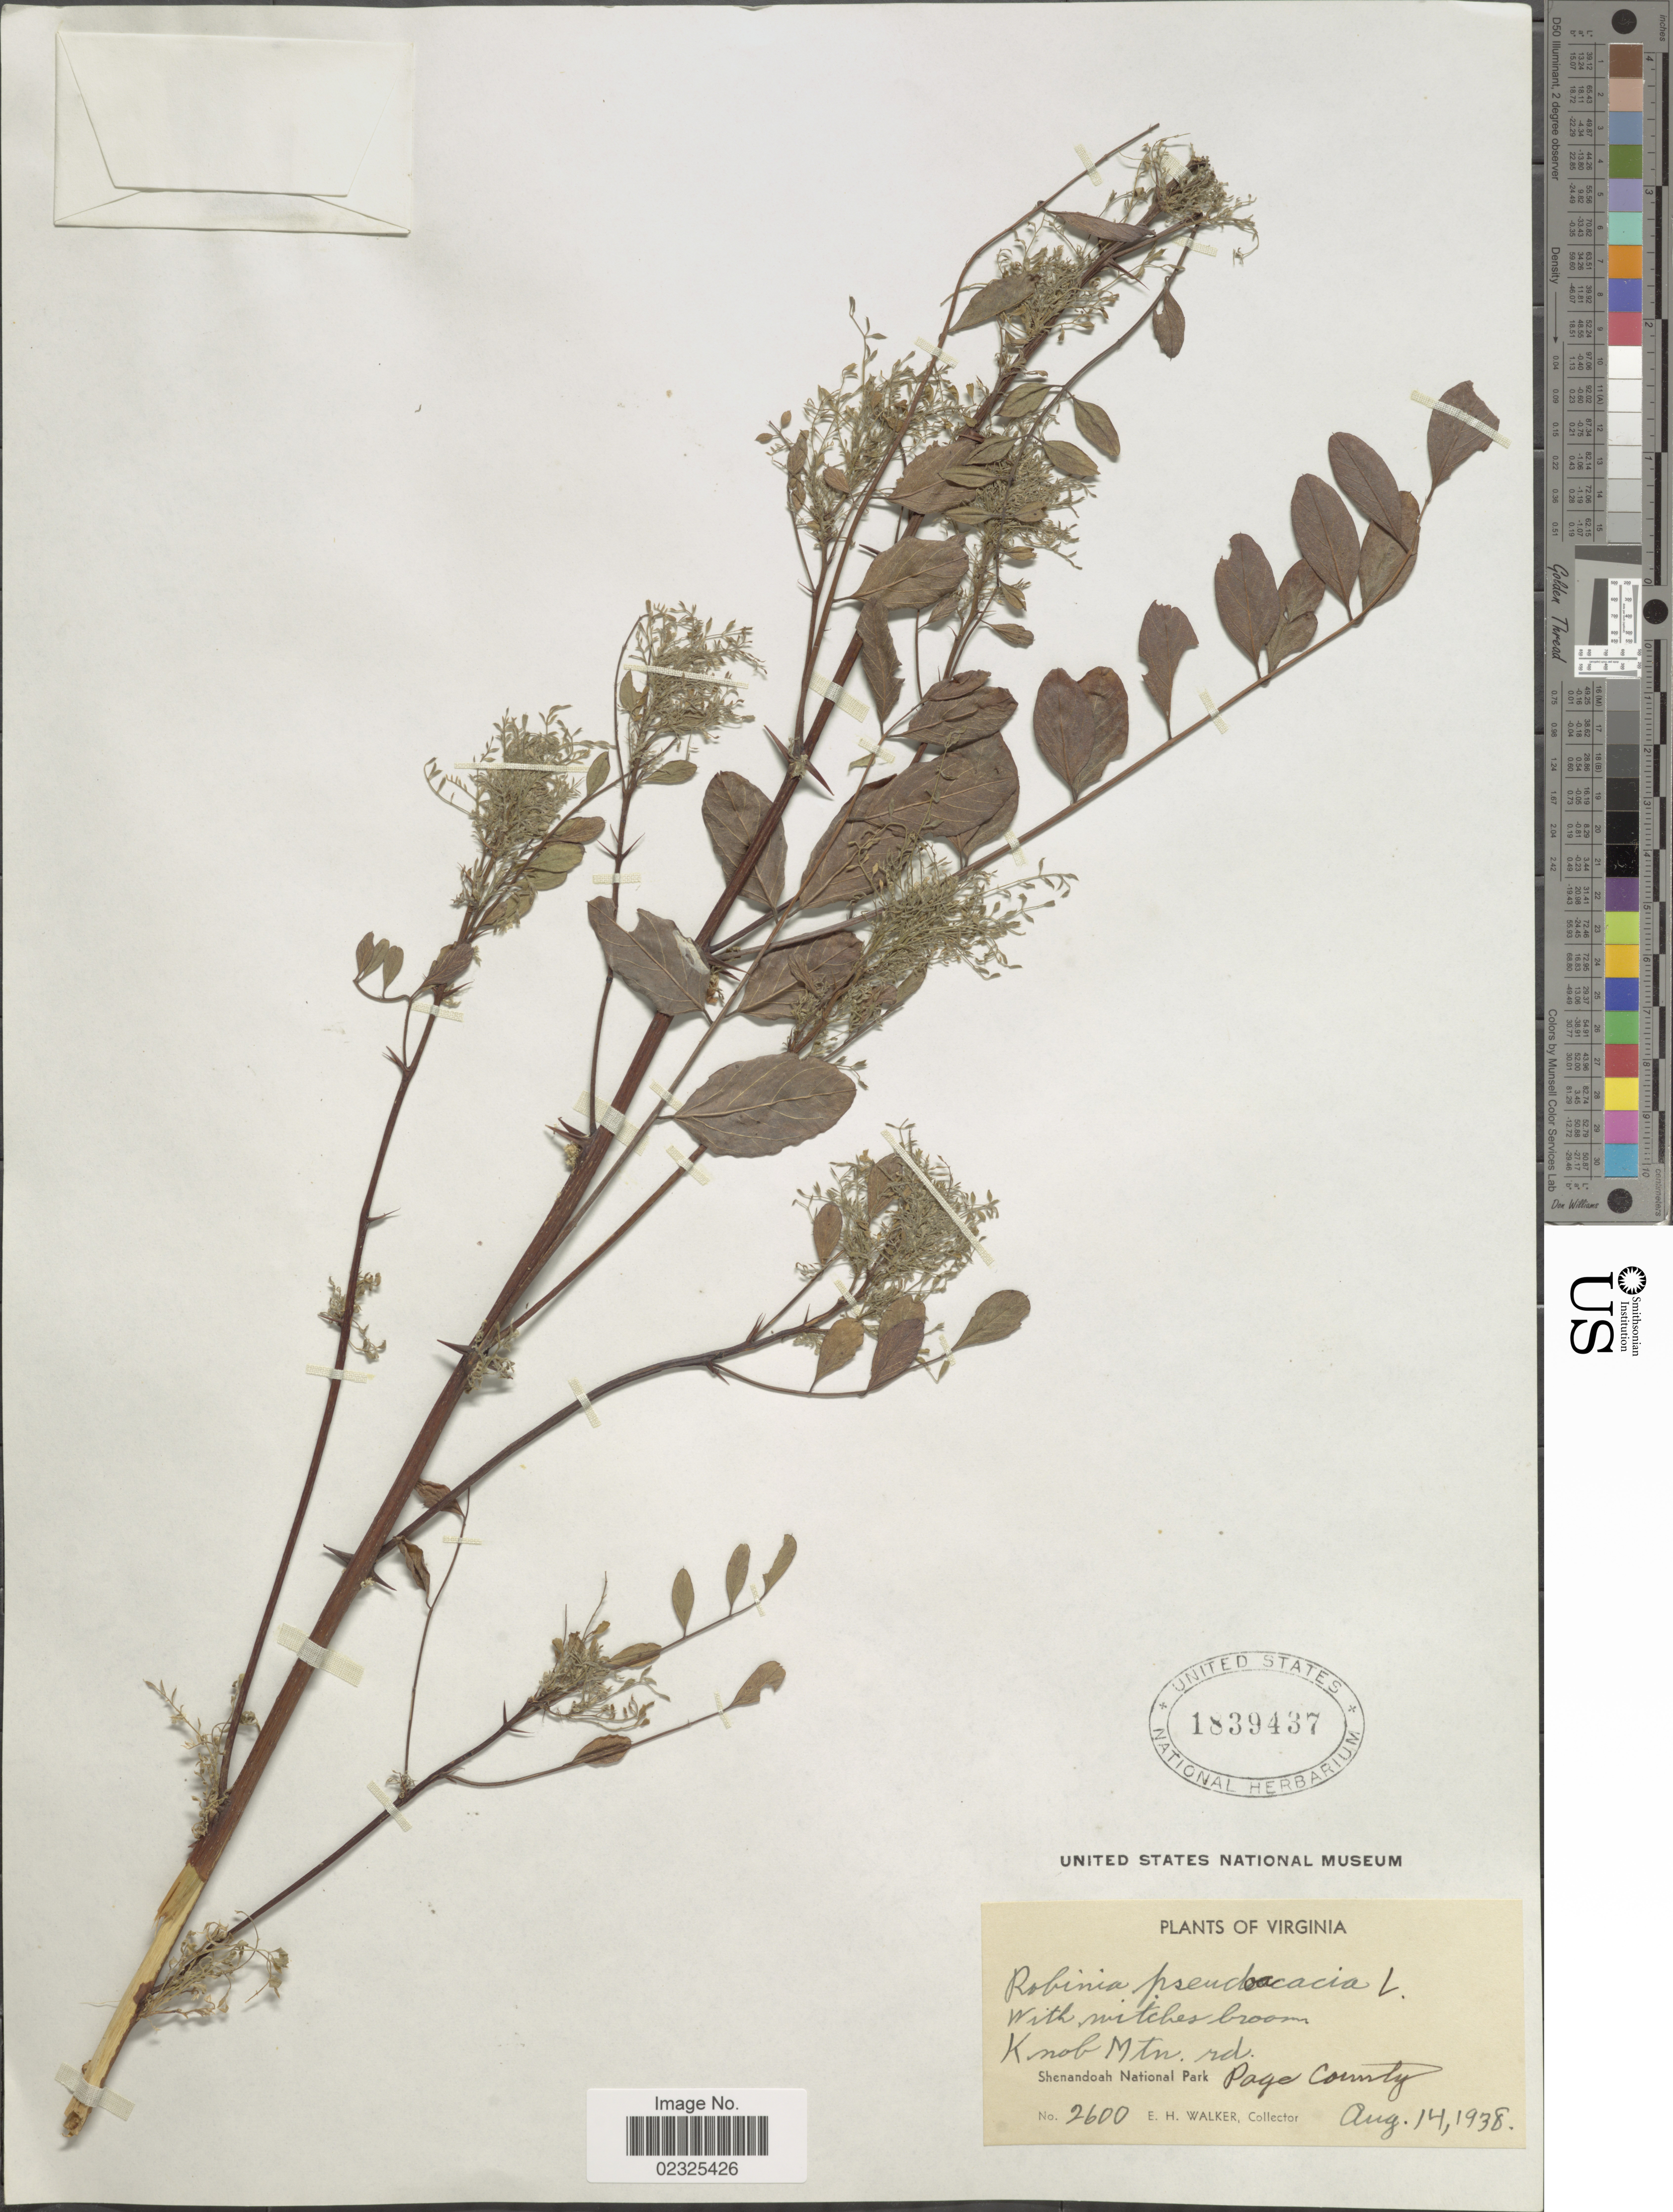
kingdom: Plantae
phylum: Tracheophyta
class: Magnoliopsida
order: Fabales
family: Fabaceae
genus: Robinia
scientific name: Robinia pseudoacacia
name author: L.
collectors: E. H. Walker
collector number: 2600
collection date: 1938-08-14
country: United States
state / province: Virginia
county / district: Page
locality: Knob Mts. rd., Shenandoah National Park, Page County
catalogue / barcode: US 1839437